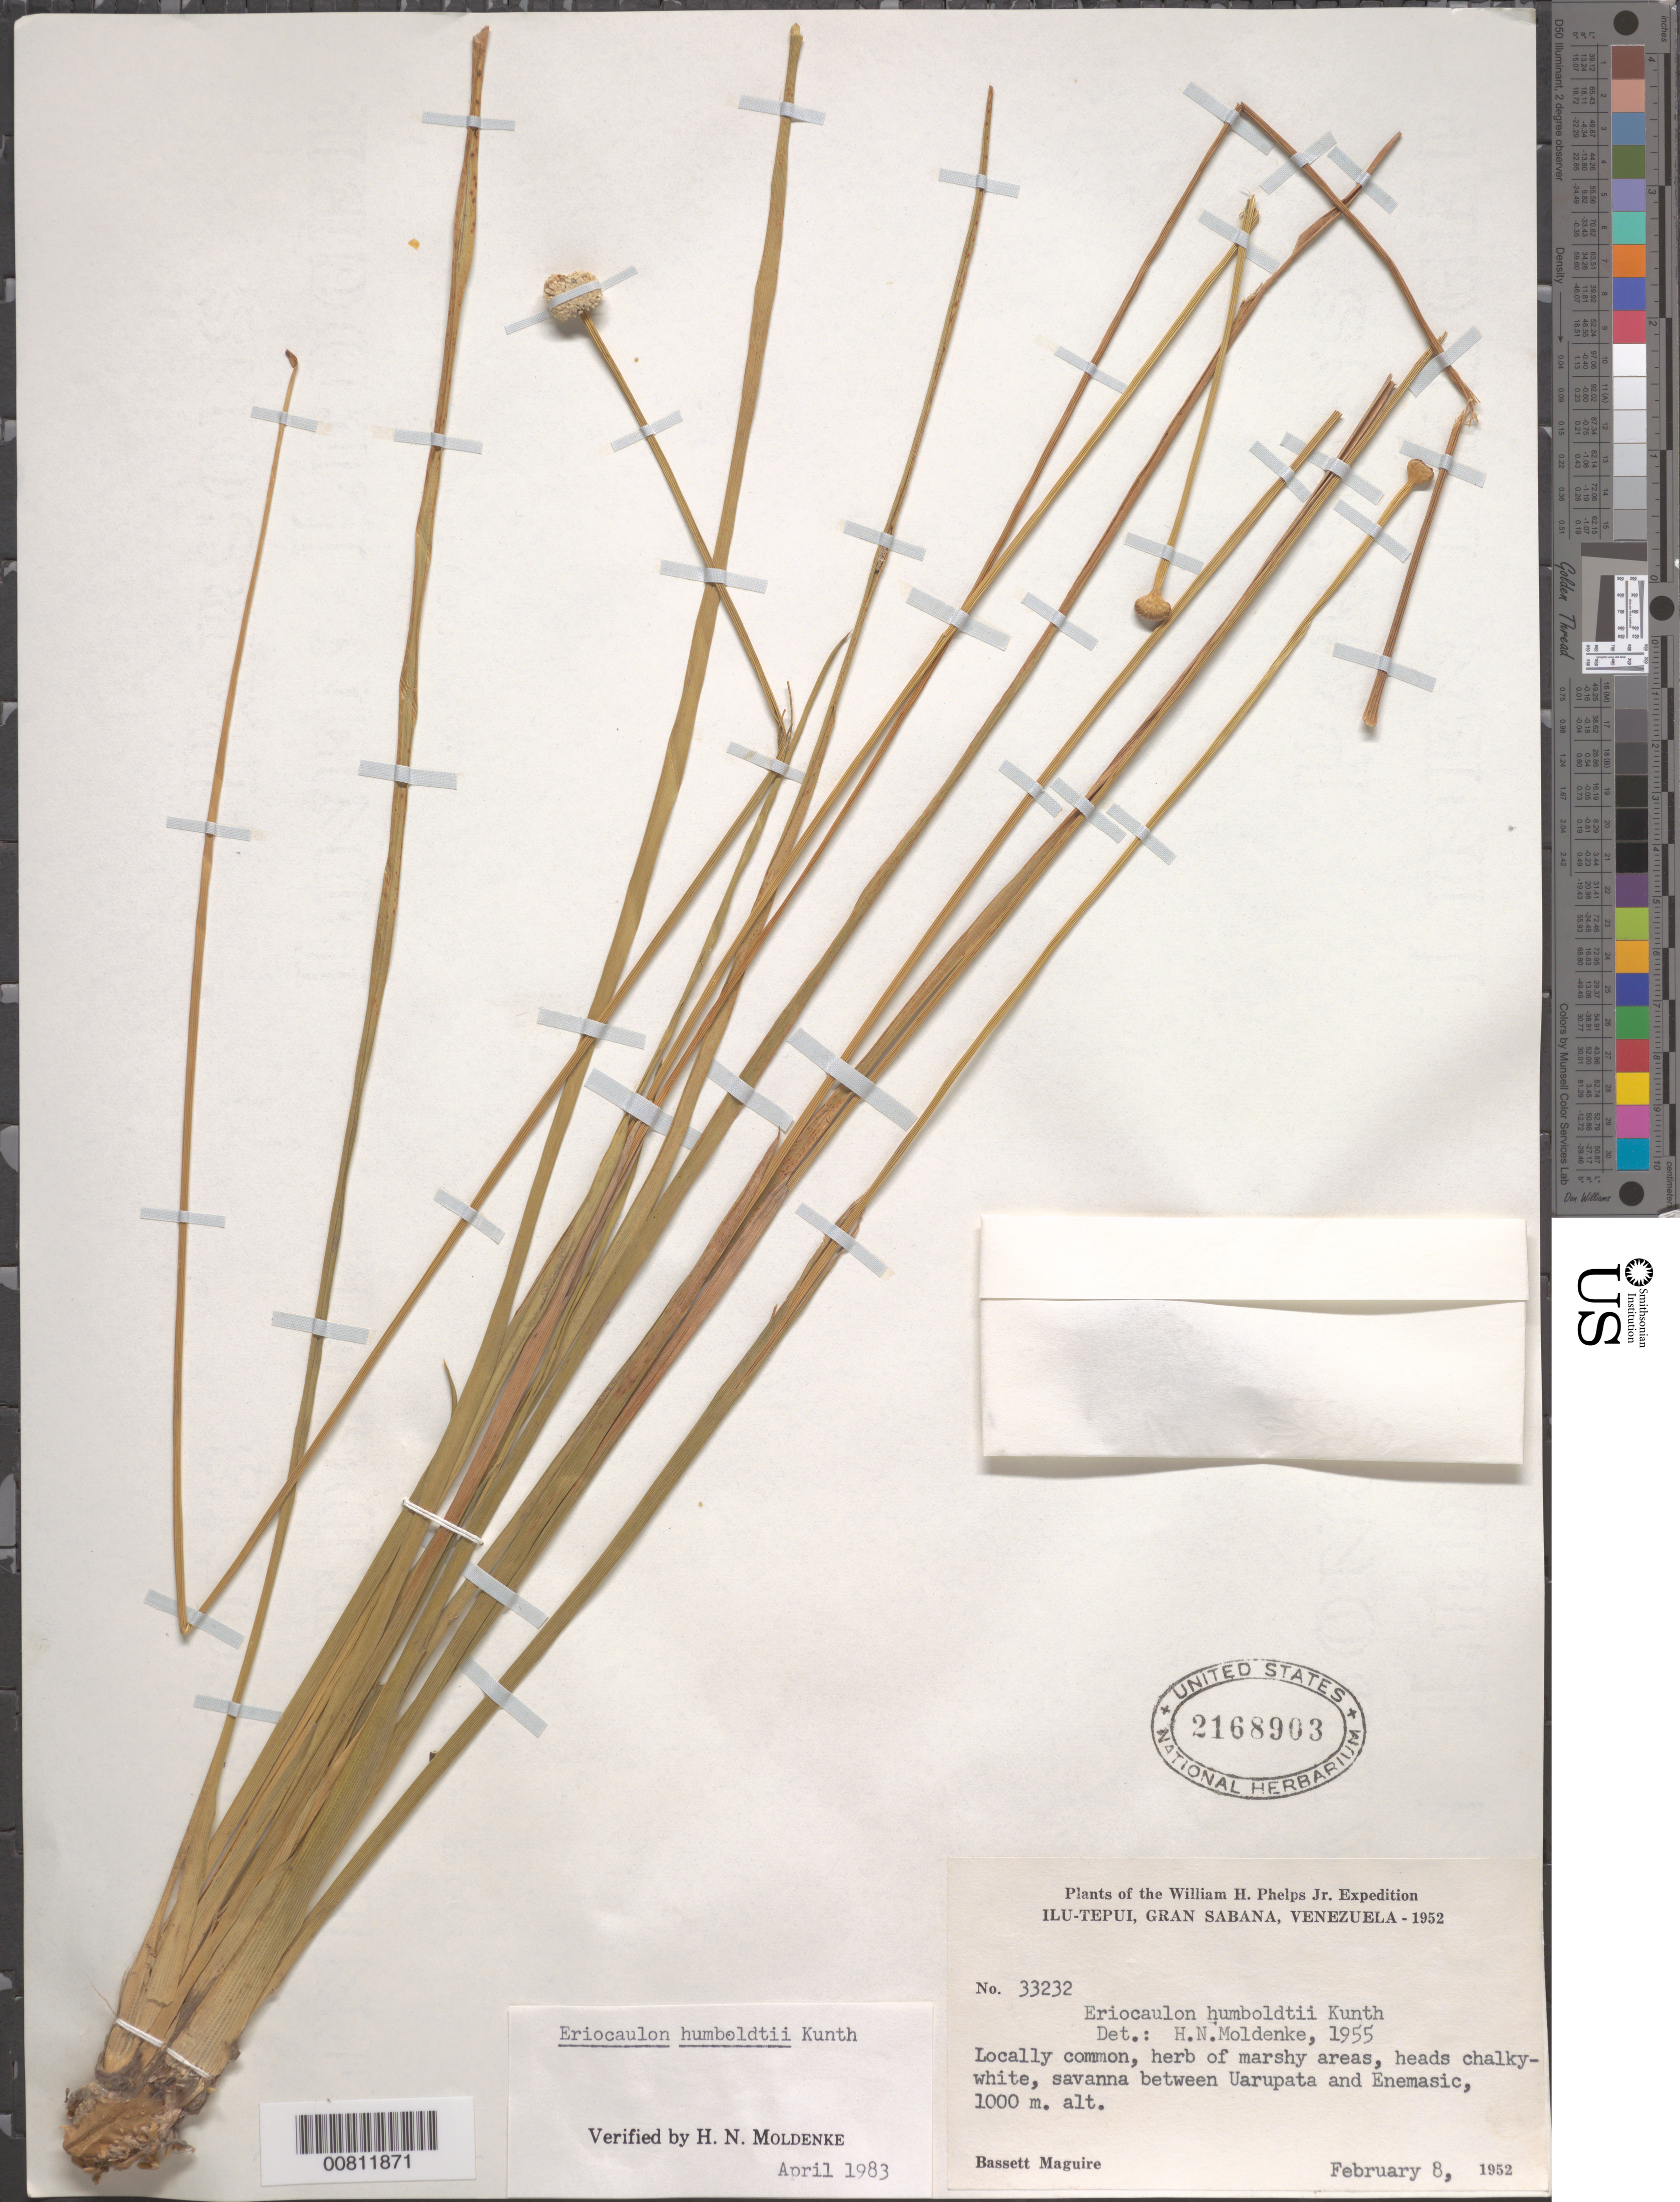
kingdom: Plantae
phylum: Tracheophyta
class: Liliopsida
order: Poales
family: Eriocaulaceae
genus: Eriocaulon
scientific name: Eriocaulon humboldtii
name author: Kunth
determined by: Moldenke, H. N.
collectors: B. Maguire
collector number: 33232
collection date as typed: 8-Feb-52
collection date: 1952-02-08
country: Venezuela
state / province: Bolívar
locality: Gran Sabana, Ilu-tepuí, between Uarupata and Enemasic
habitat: Savanna; in marshy areas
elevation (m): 1000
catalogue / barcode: US 2168903